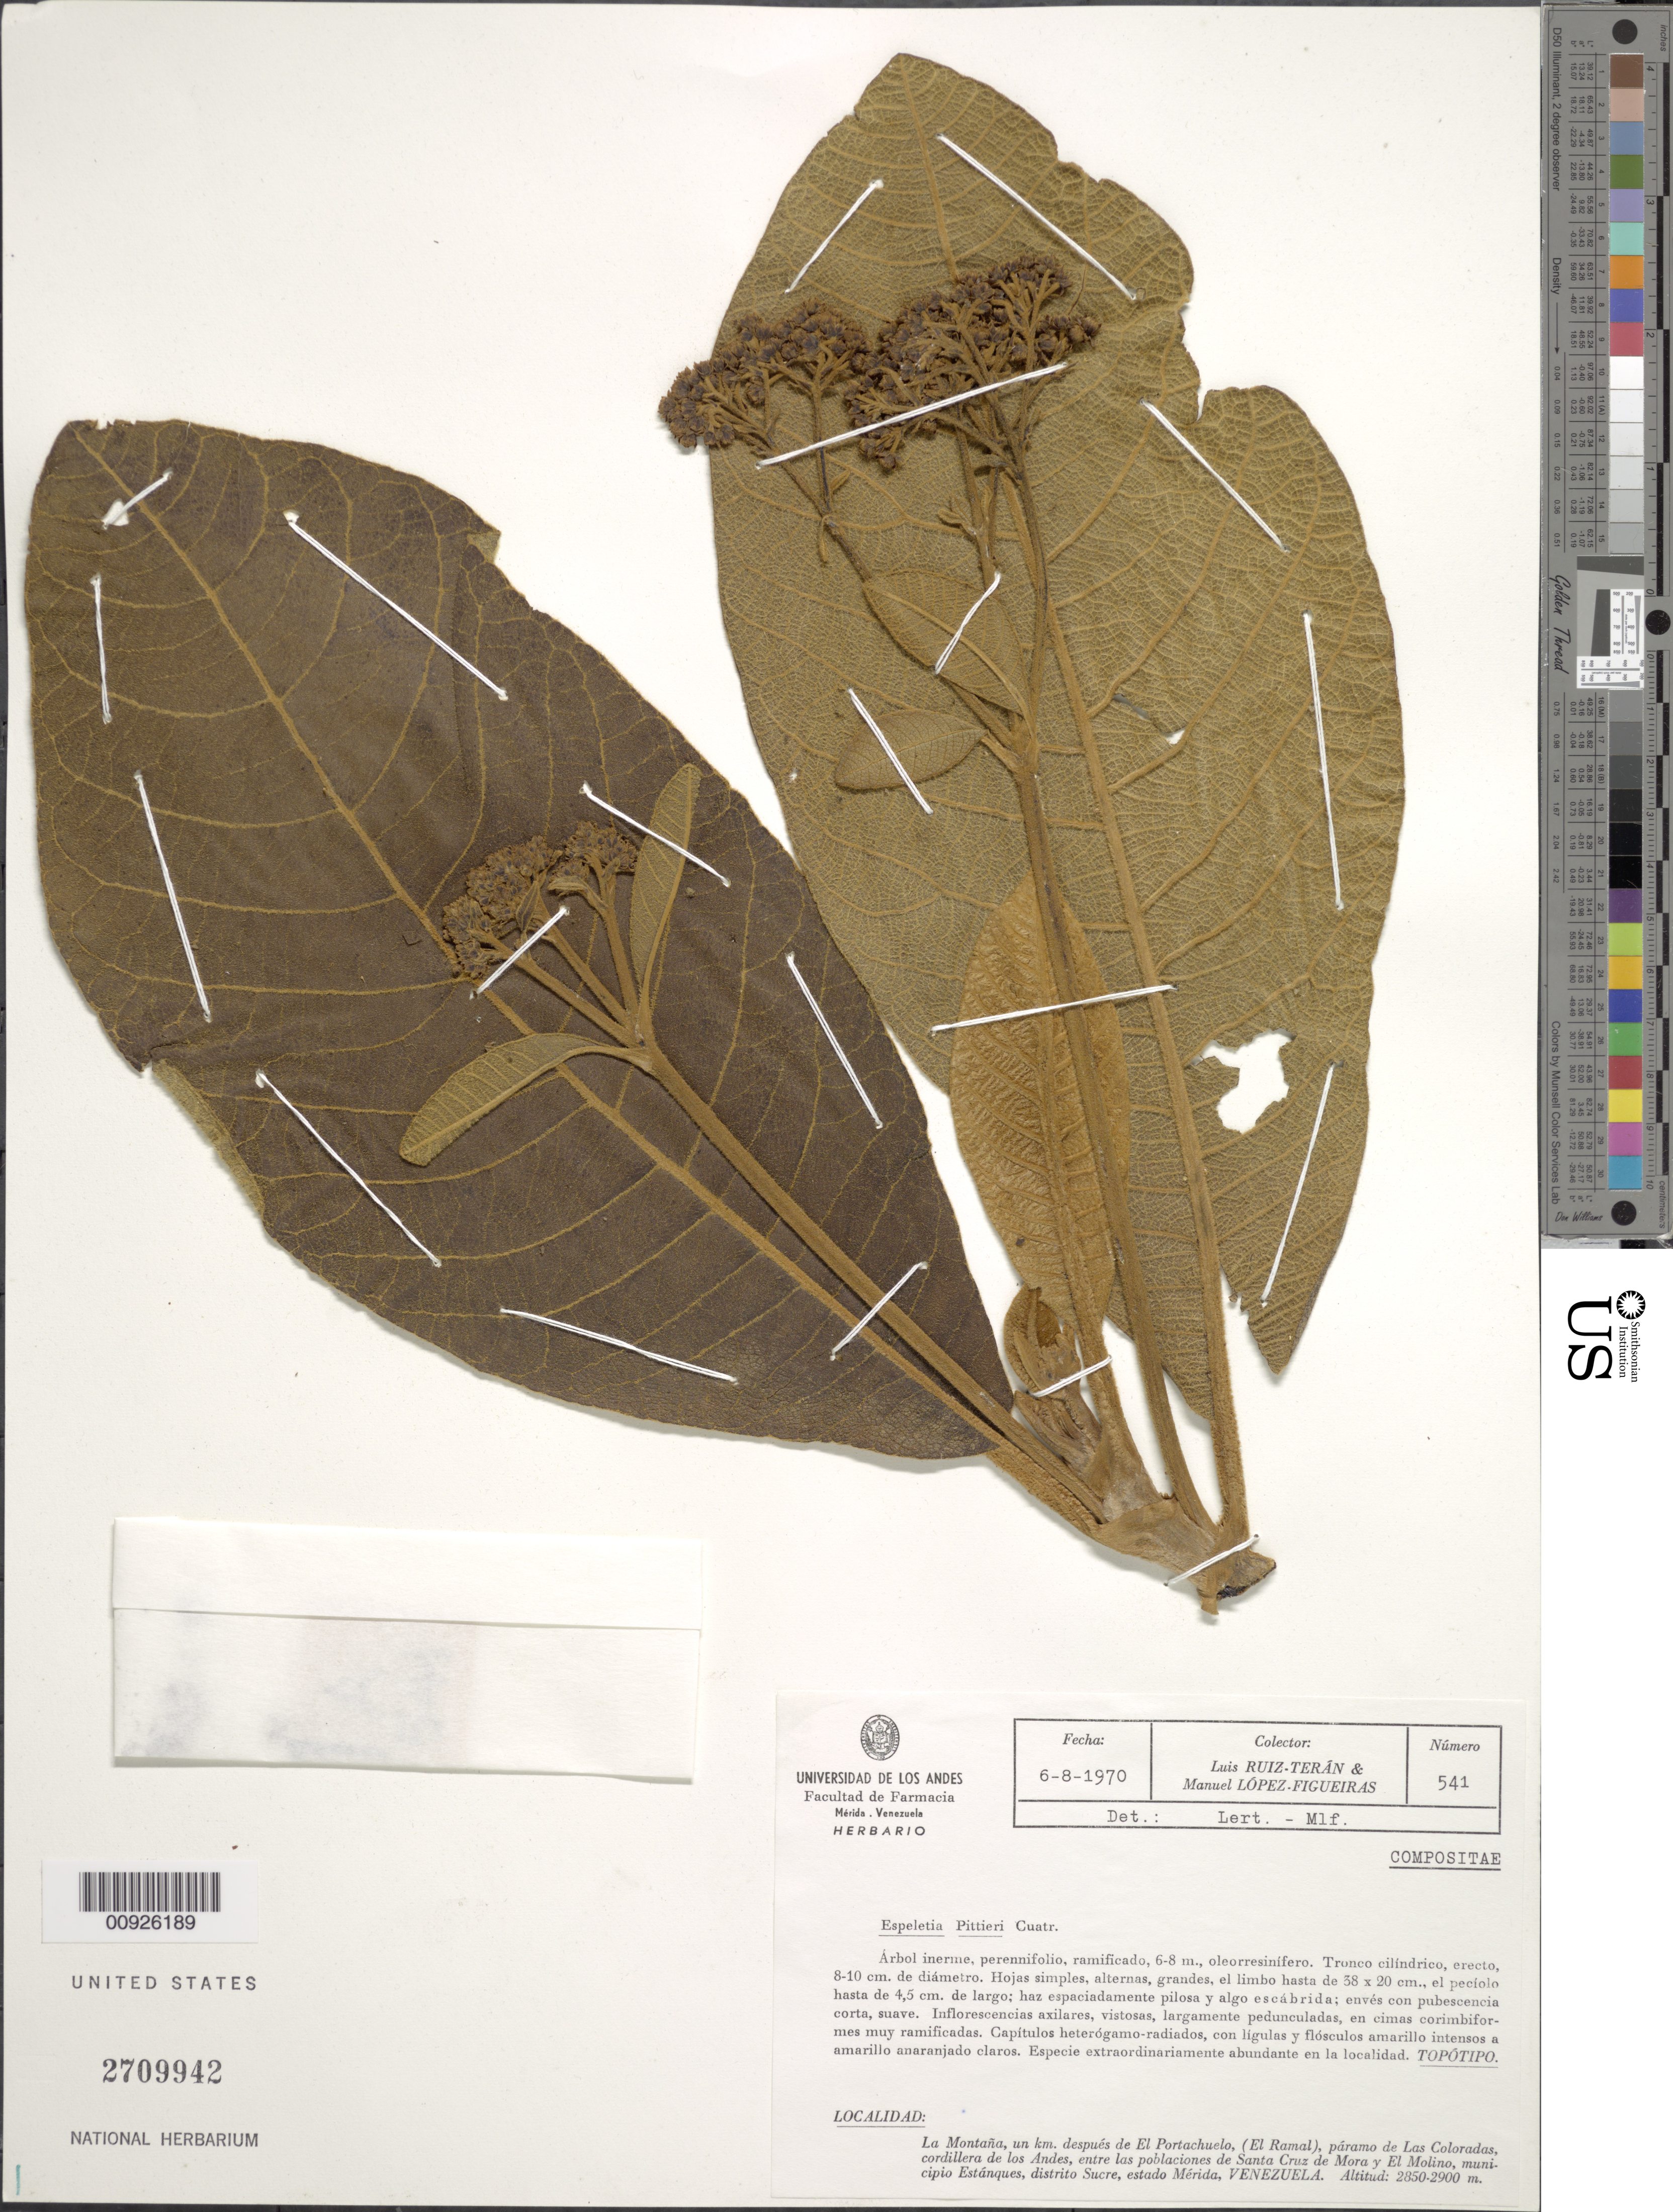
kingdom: Plantae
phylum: Tracheophyta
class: Magnoliopsida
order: Asterales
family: Asteraceae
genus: Carramboa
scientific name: Carramboa badilloi var. pittieri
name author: (Cuatrec.) Cuatrec.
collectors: L. Teran & M. López Figueiras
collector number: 541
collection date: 1970-08-06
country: Venezuela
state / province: Tachira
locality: La Montana, un km. despues de El Portachuelo, (El Ramal), paramo de Las Coloradas, cordillera de los Andes, entre las poblaciones de Santa Cruz de Mora y El Molino, municipio Estanques, distrito Sucre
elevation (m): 2850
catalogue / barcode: US 2709942